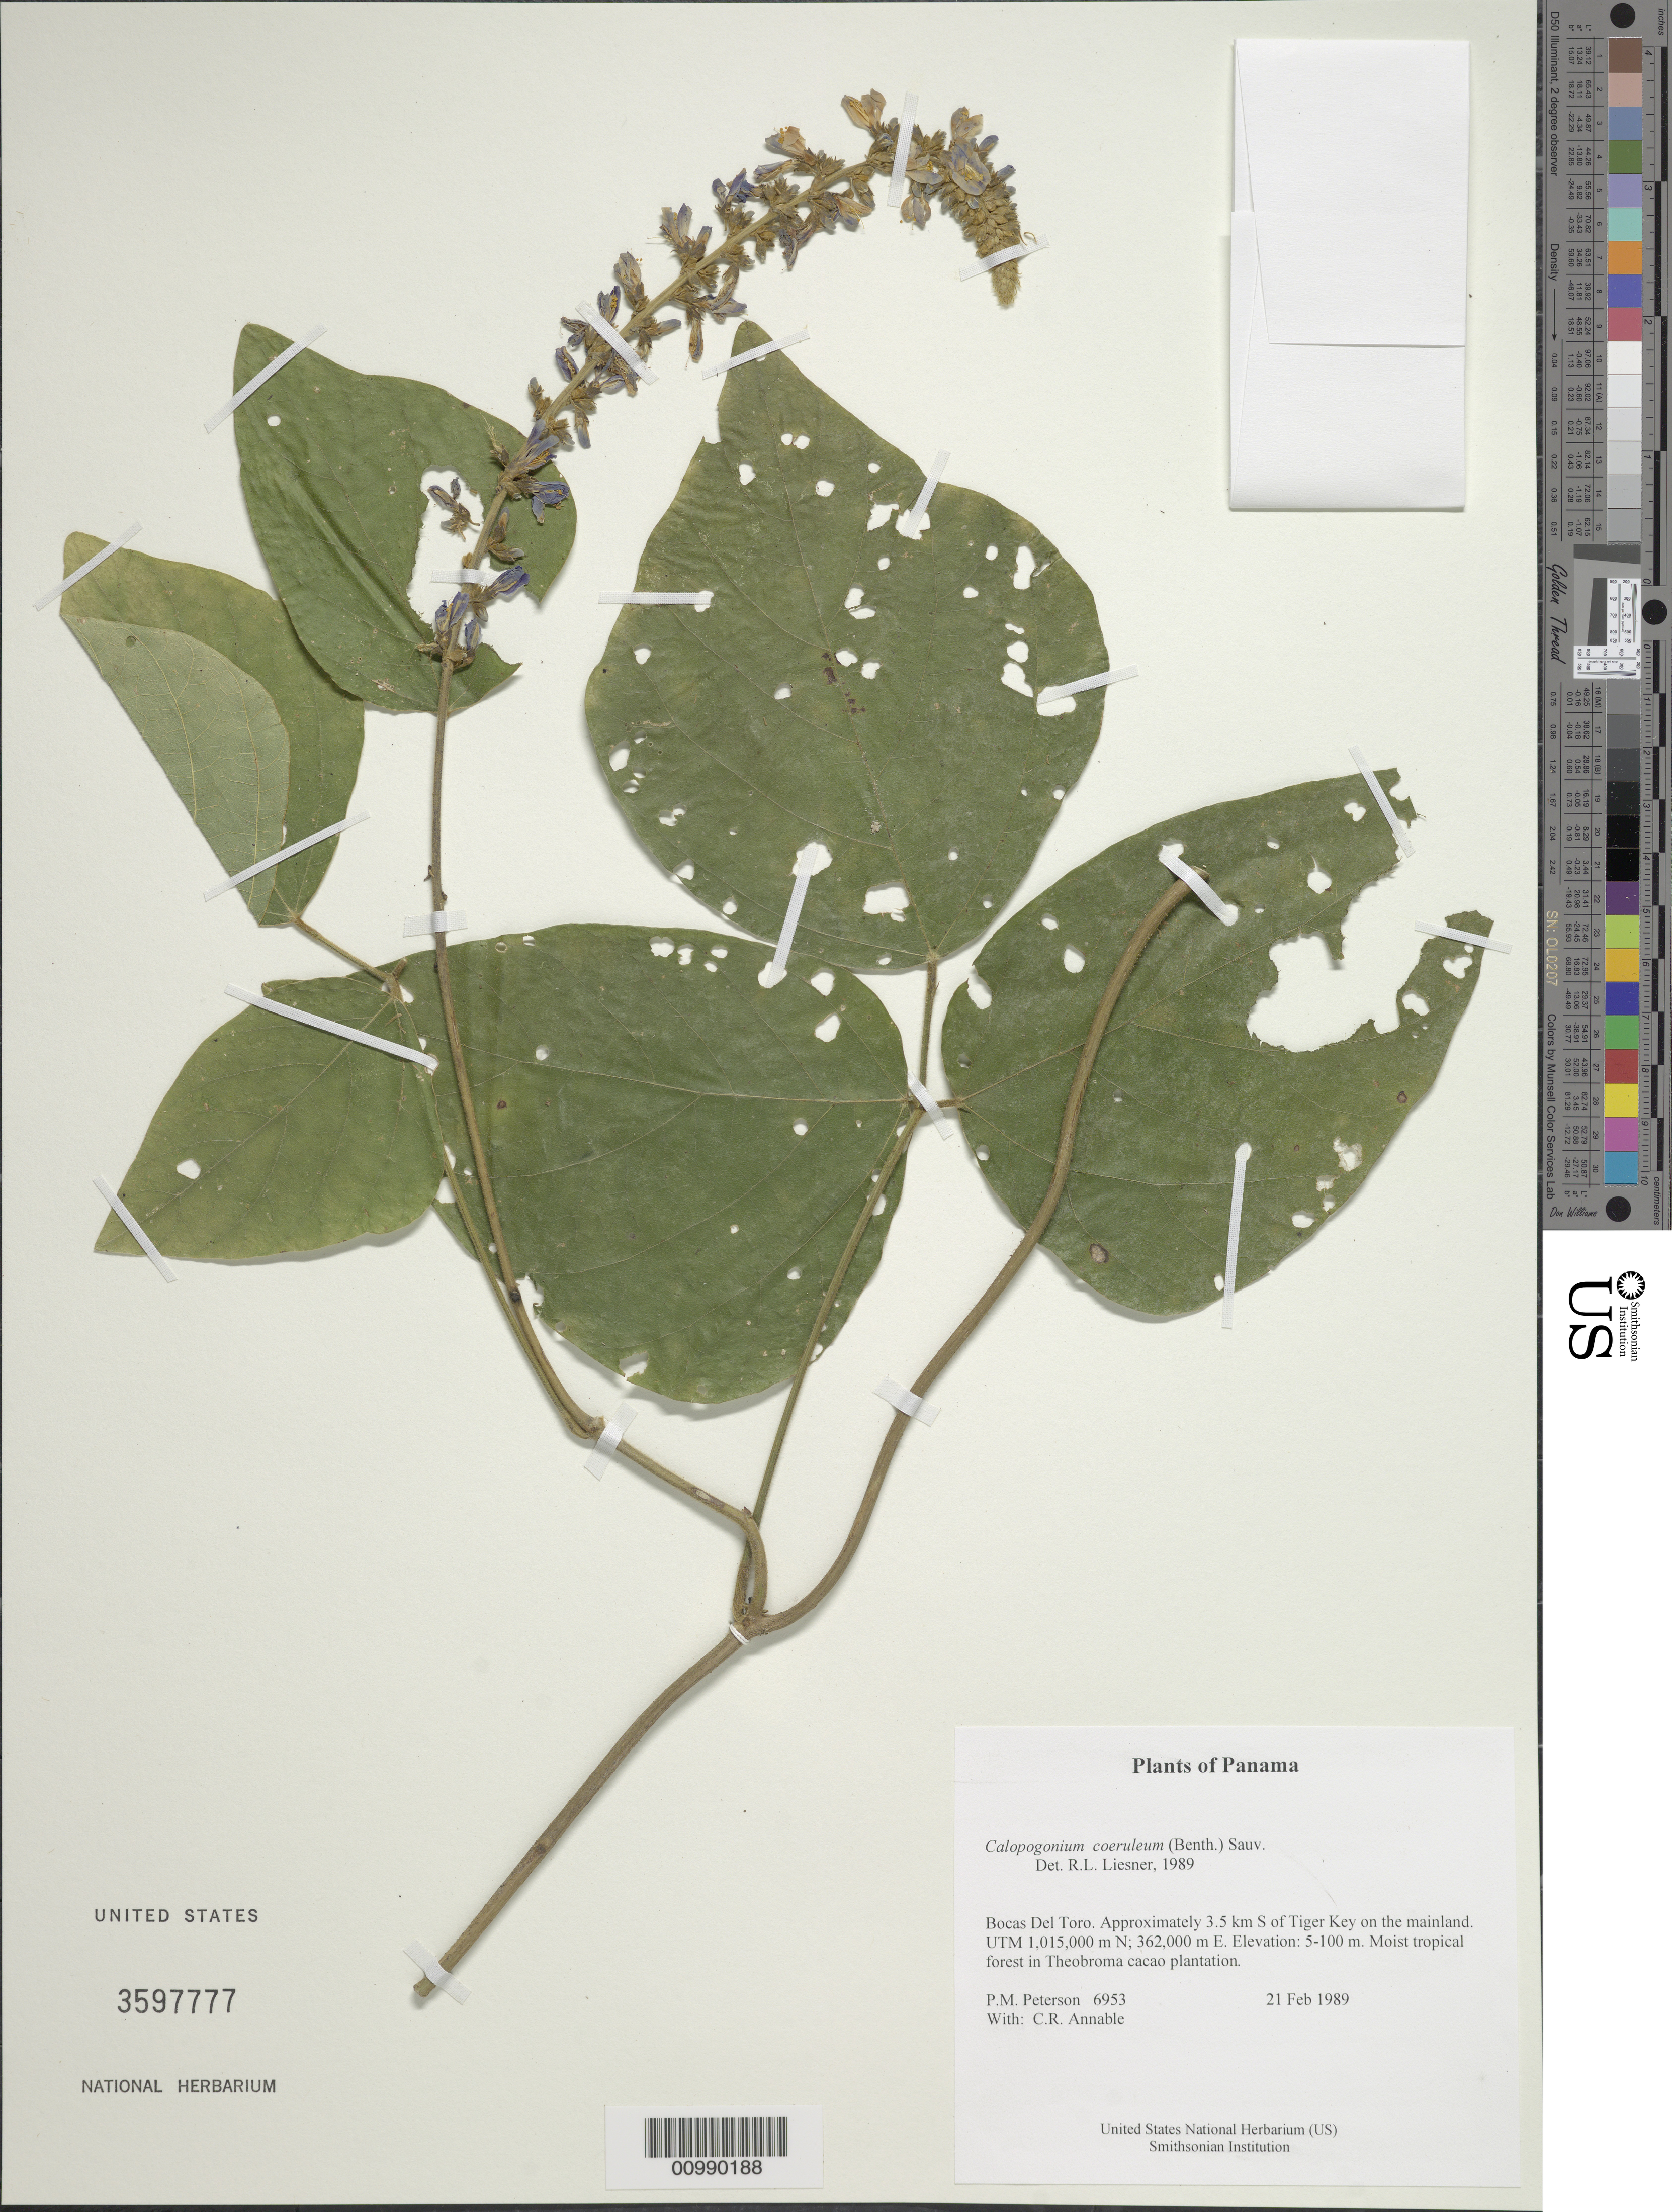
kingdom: Plantae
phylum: Tracheophyta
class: Magnoliopsida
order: Fabales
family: Fabaceae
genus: Calopogonium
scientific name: Calopogonium caeruleum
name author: (Benth.) C. Wright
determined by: Liesner, R. L.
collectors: P. M. Peterson & C. R. Annable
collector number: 06953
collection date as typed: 21 Feb 1989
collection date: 1989-02-21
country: Panama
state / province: Bocas del Toro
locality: Approximately 3.5 km S of Tiger Key on the mainland. UTM 1,015,000 m N; 362,000 m E.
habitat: Moist tropical forest in Theobroma cacao plantation.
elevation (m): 5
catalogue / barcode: US 3597777